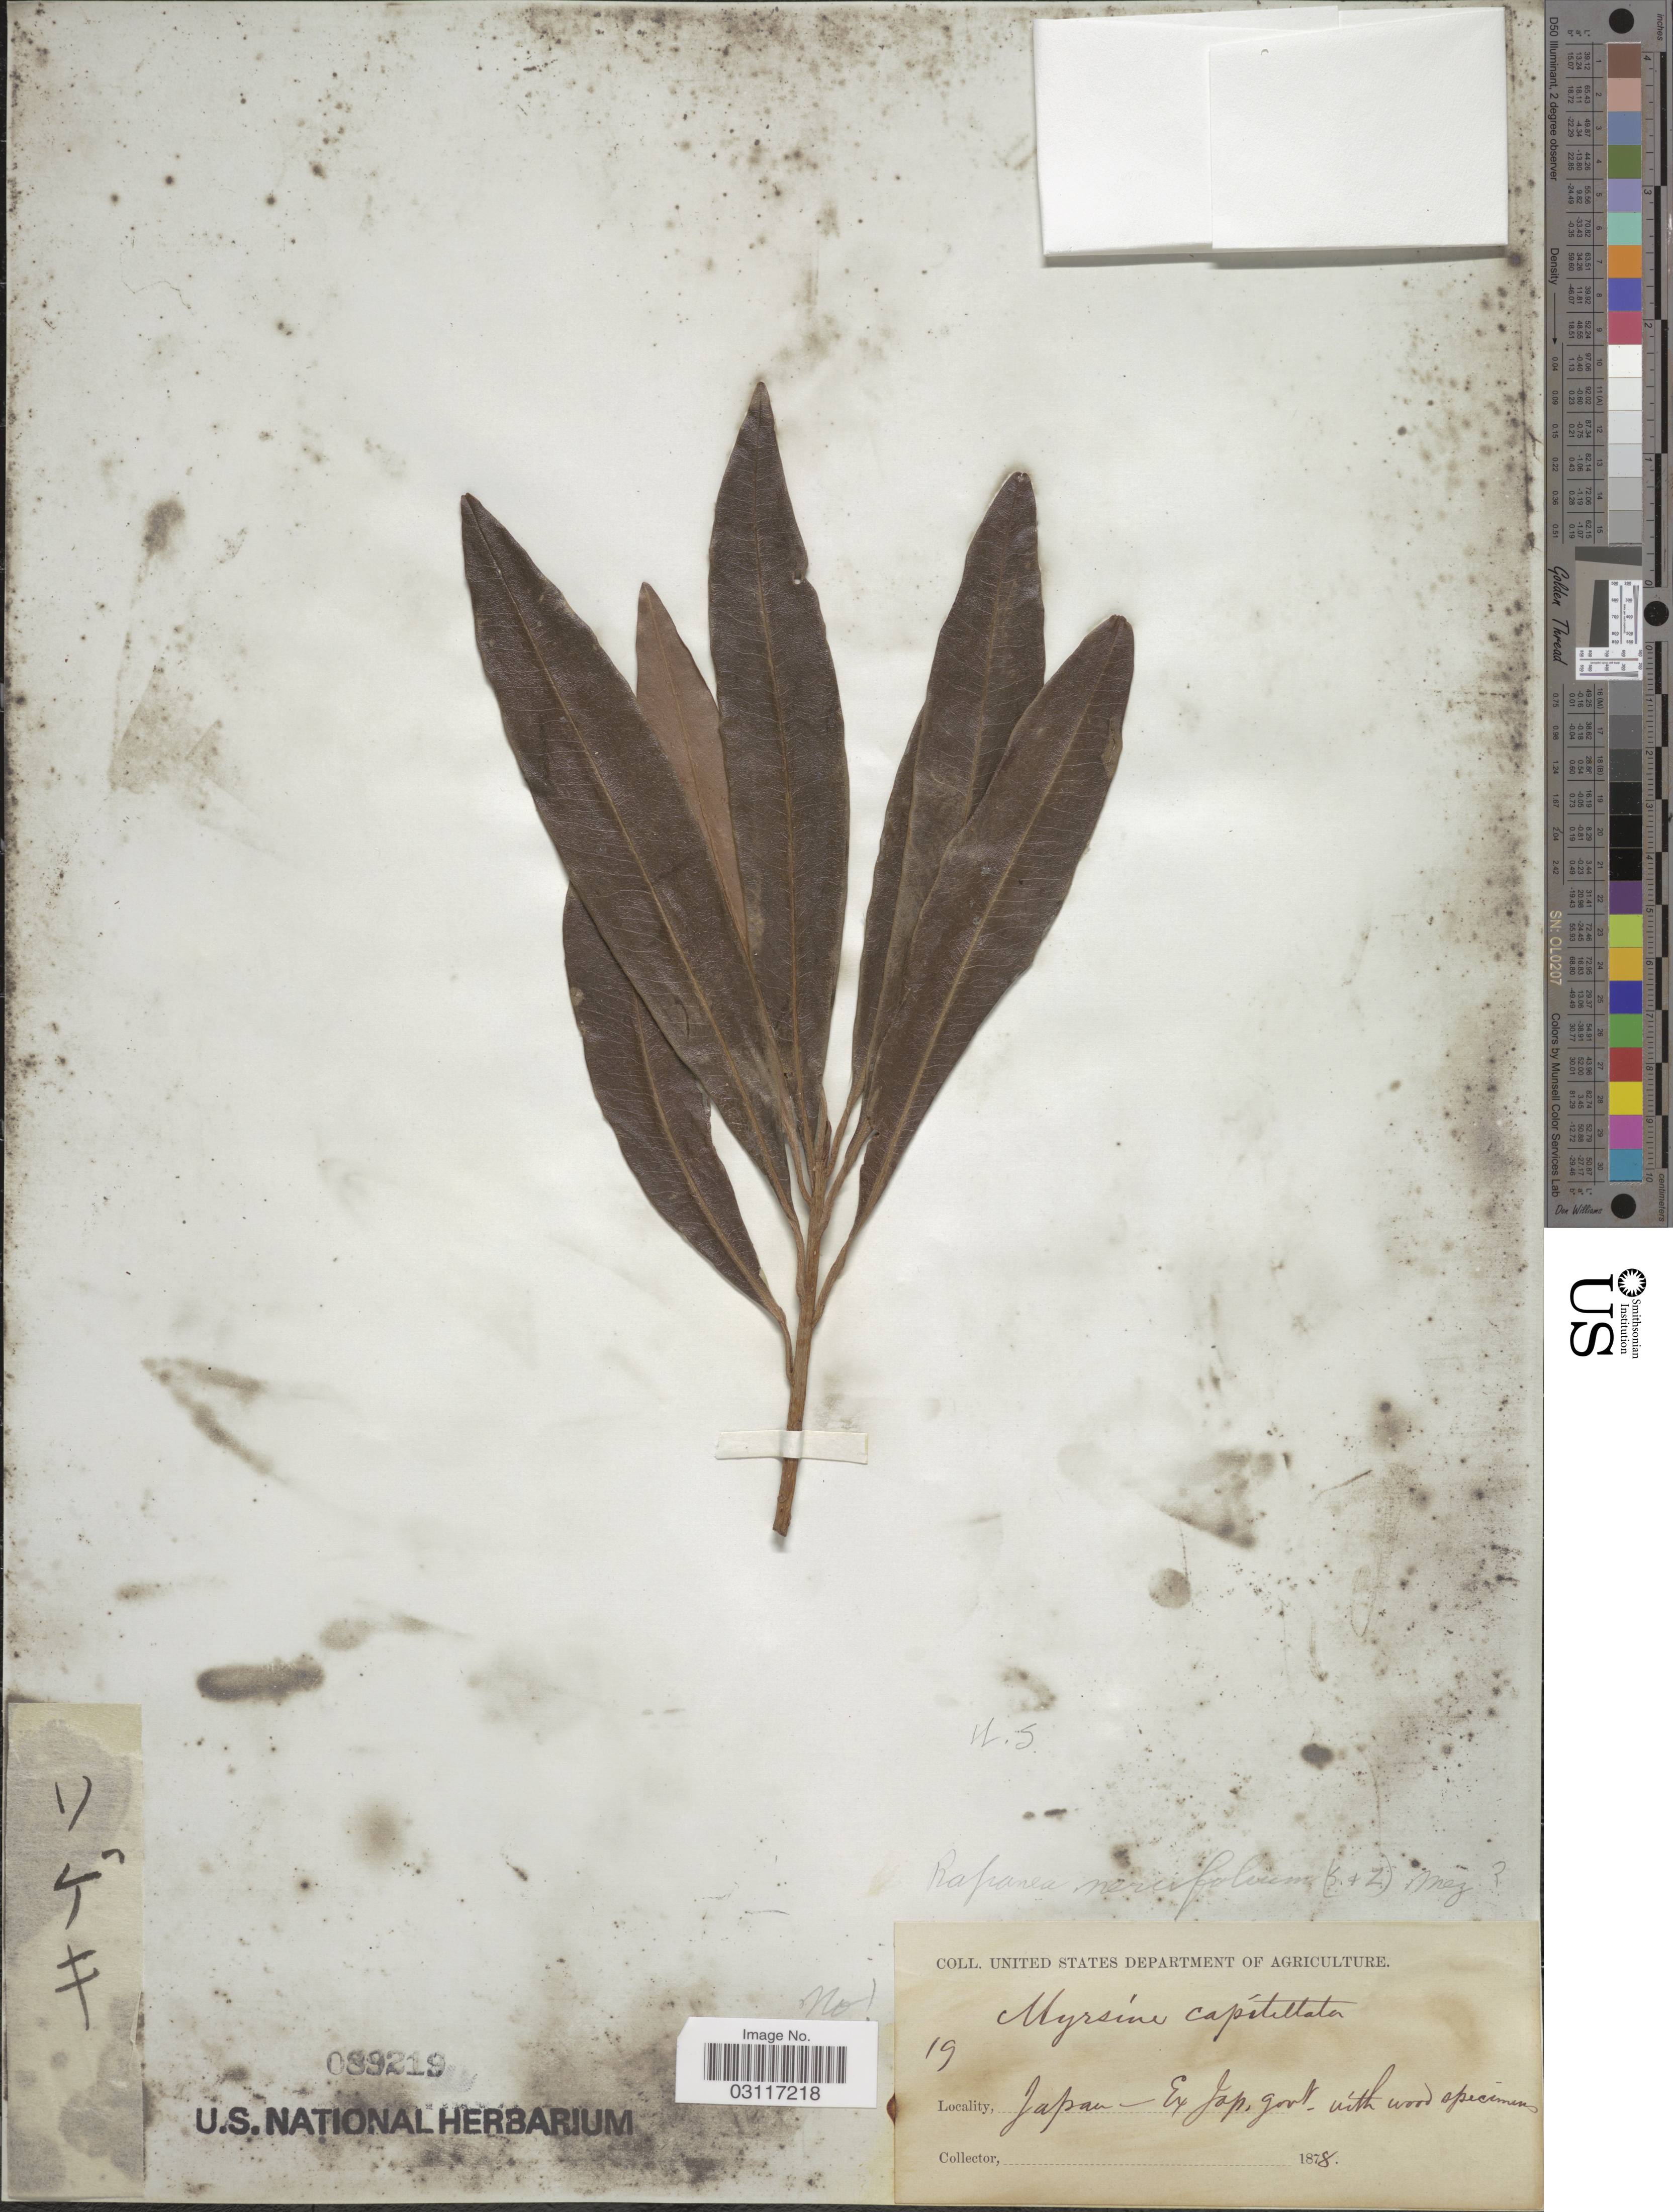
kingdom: Plantae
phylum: Tracheophyta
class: Magnoliopsida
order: Ericales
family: Primulaceae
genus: Myrsine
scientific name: Myrsine seguinii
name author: H. Lév.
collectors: ex herb. U. S. Department of Agriculture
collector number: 19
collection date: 1878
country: Japan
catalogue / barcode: US 89219